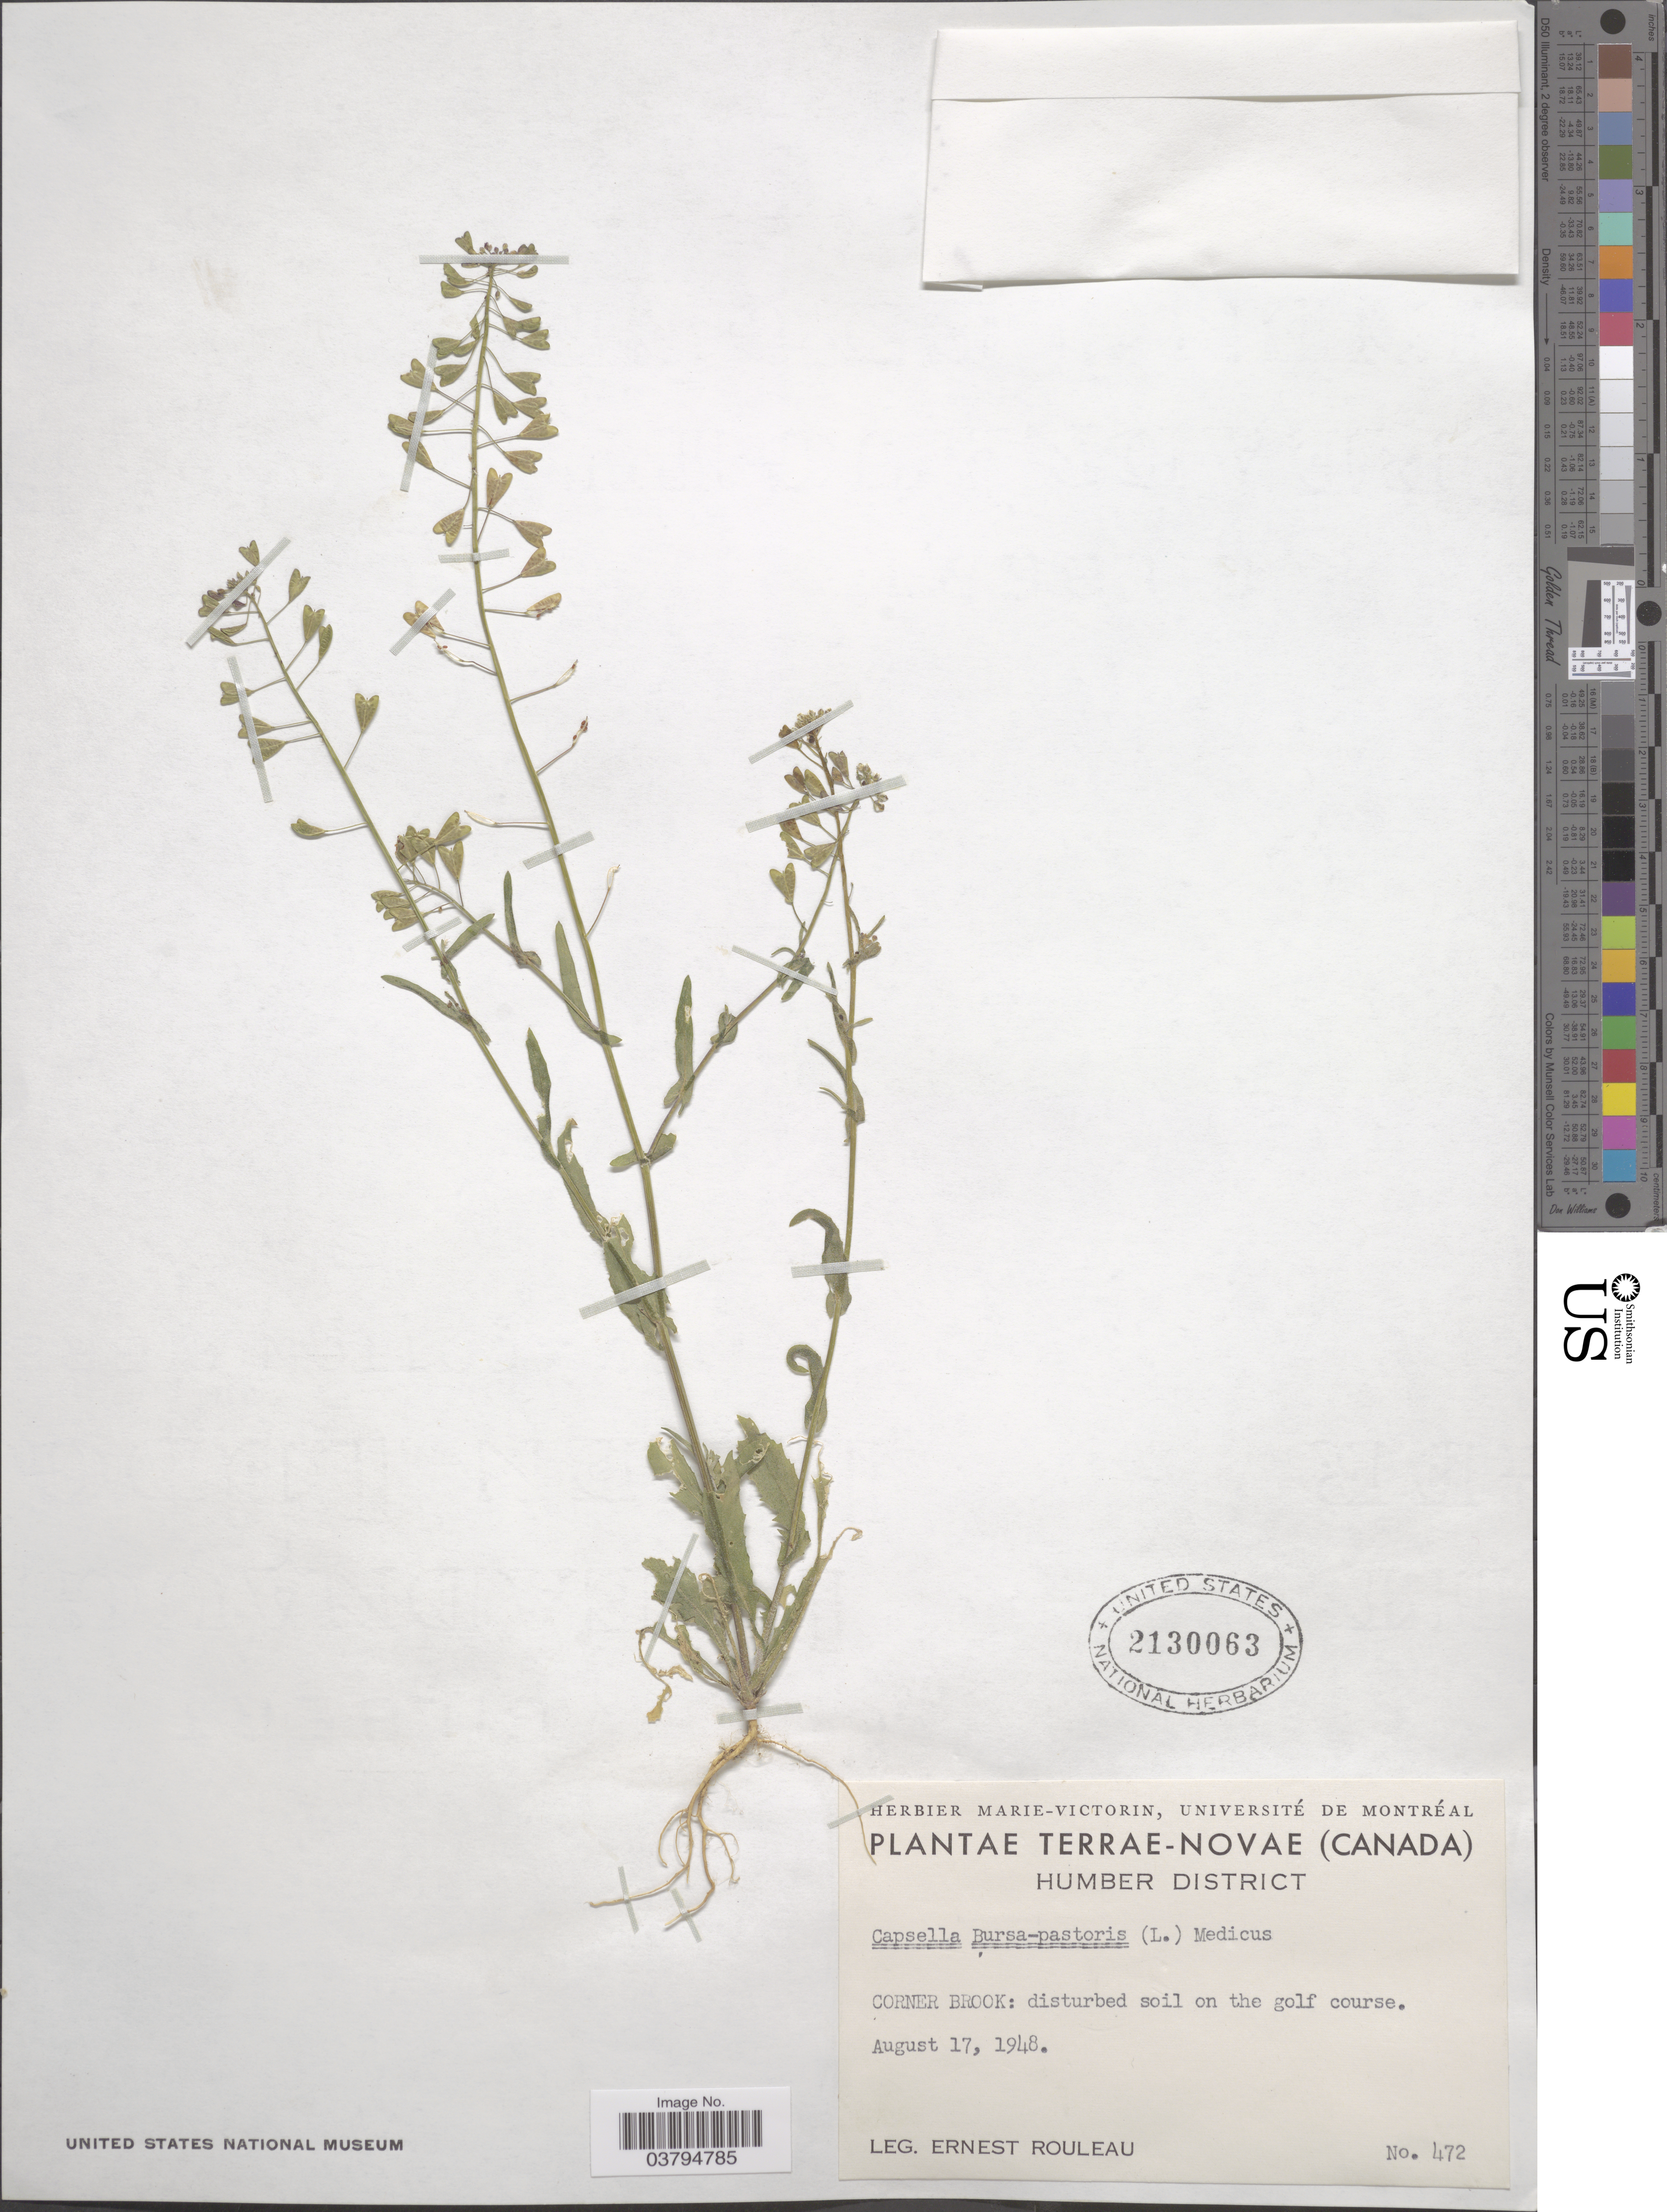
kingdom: Plantae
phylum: Tracheophyta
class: Magnoliopsida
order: Brassicales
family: Brassicaceae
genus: Capsella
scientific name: Capsella bursa-pastoris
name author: (L.) Medik.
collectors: E. Rouleau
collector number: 472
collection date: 1948-08-17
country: Canada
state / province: Newfoundland and Labrador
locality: Terrae-Novae. Humber District. Corner Brook: on the golf course.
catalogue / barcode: US 2130063